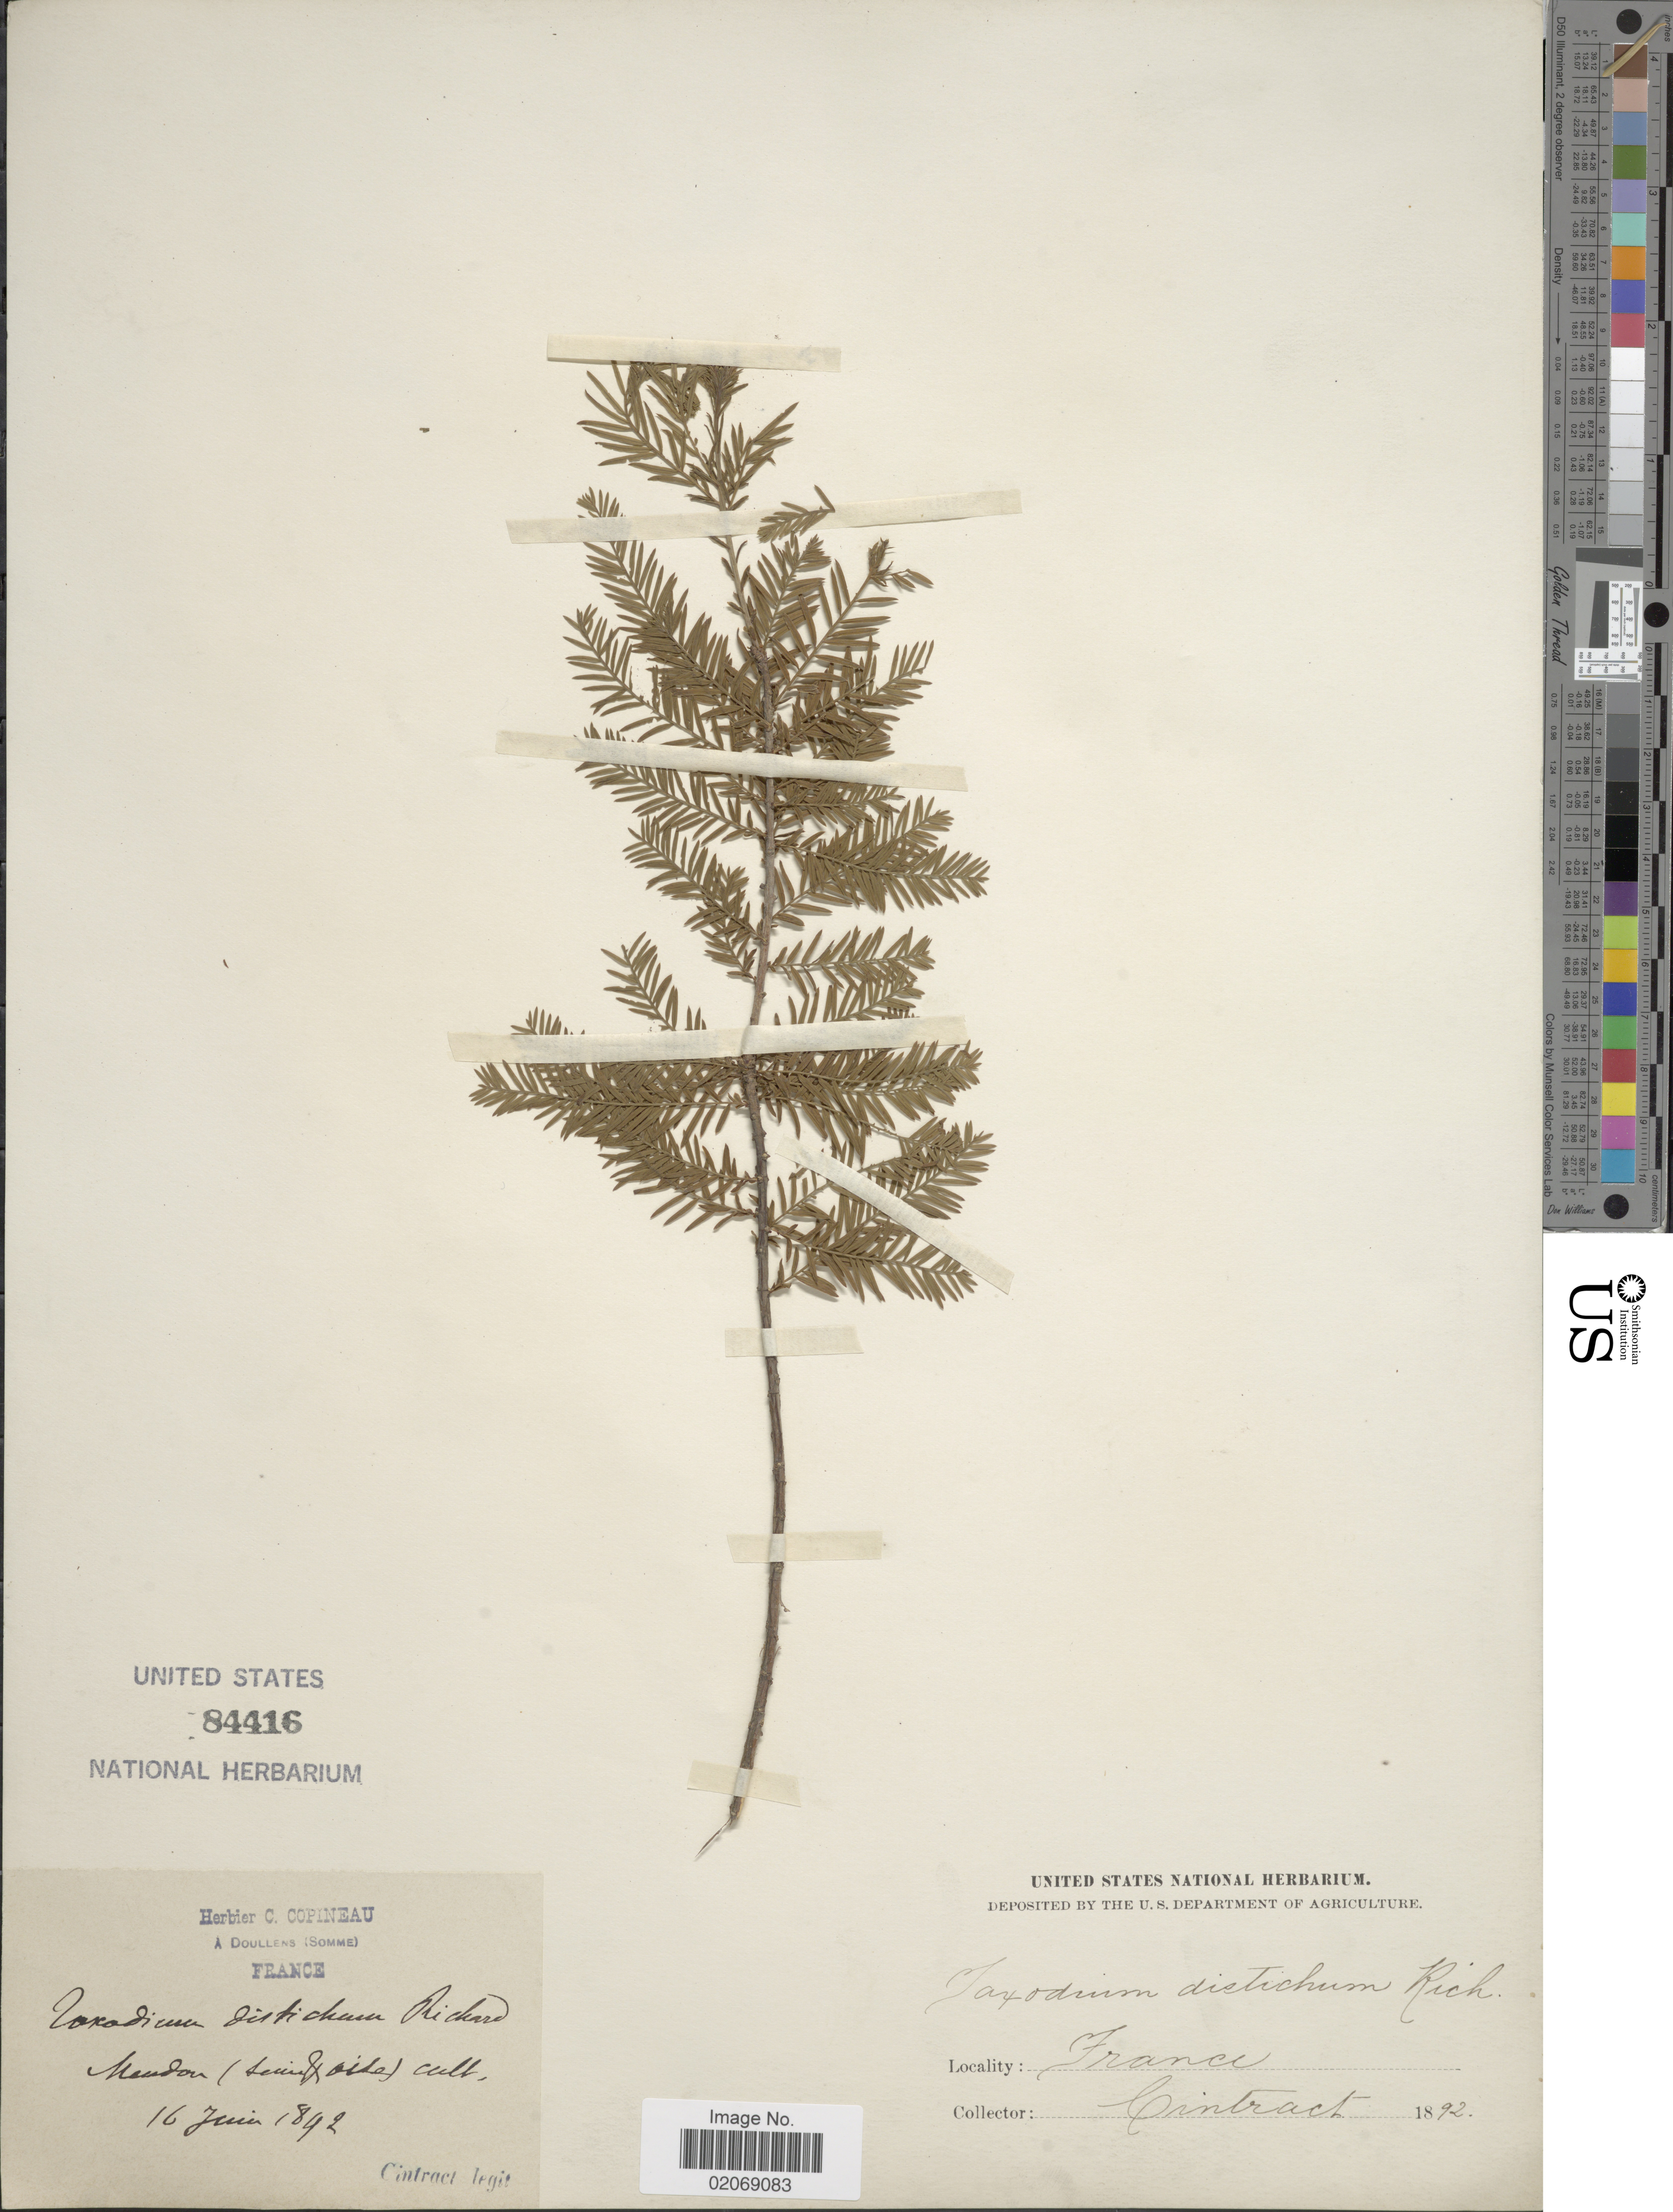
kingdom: Plantae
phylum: Tracheophyta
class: Pinopsida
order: Pinales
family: Cupressaceae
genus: Taxodium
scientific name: Taxodium distichum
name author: (L.) Rich.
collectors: Cintract, --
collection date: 1892-06-16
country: France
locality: Meudon (Seine & Oise).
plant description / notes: Corrected "A Doullens (Somme). Mandon (seui & Oite)" to "Meudon (Seine & Oise)."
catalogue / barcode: US 84416